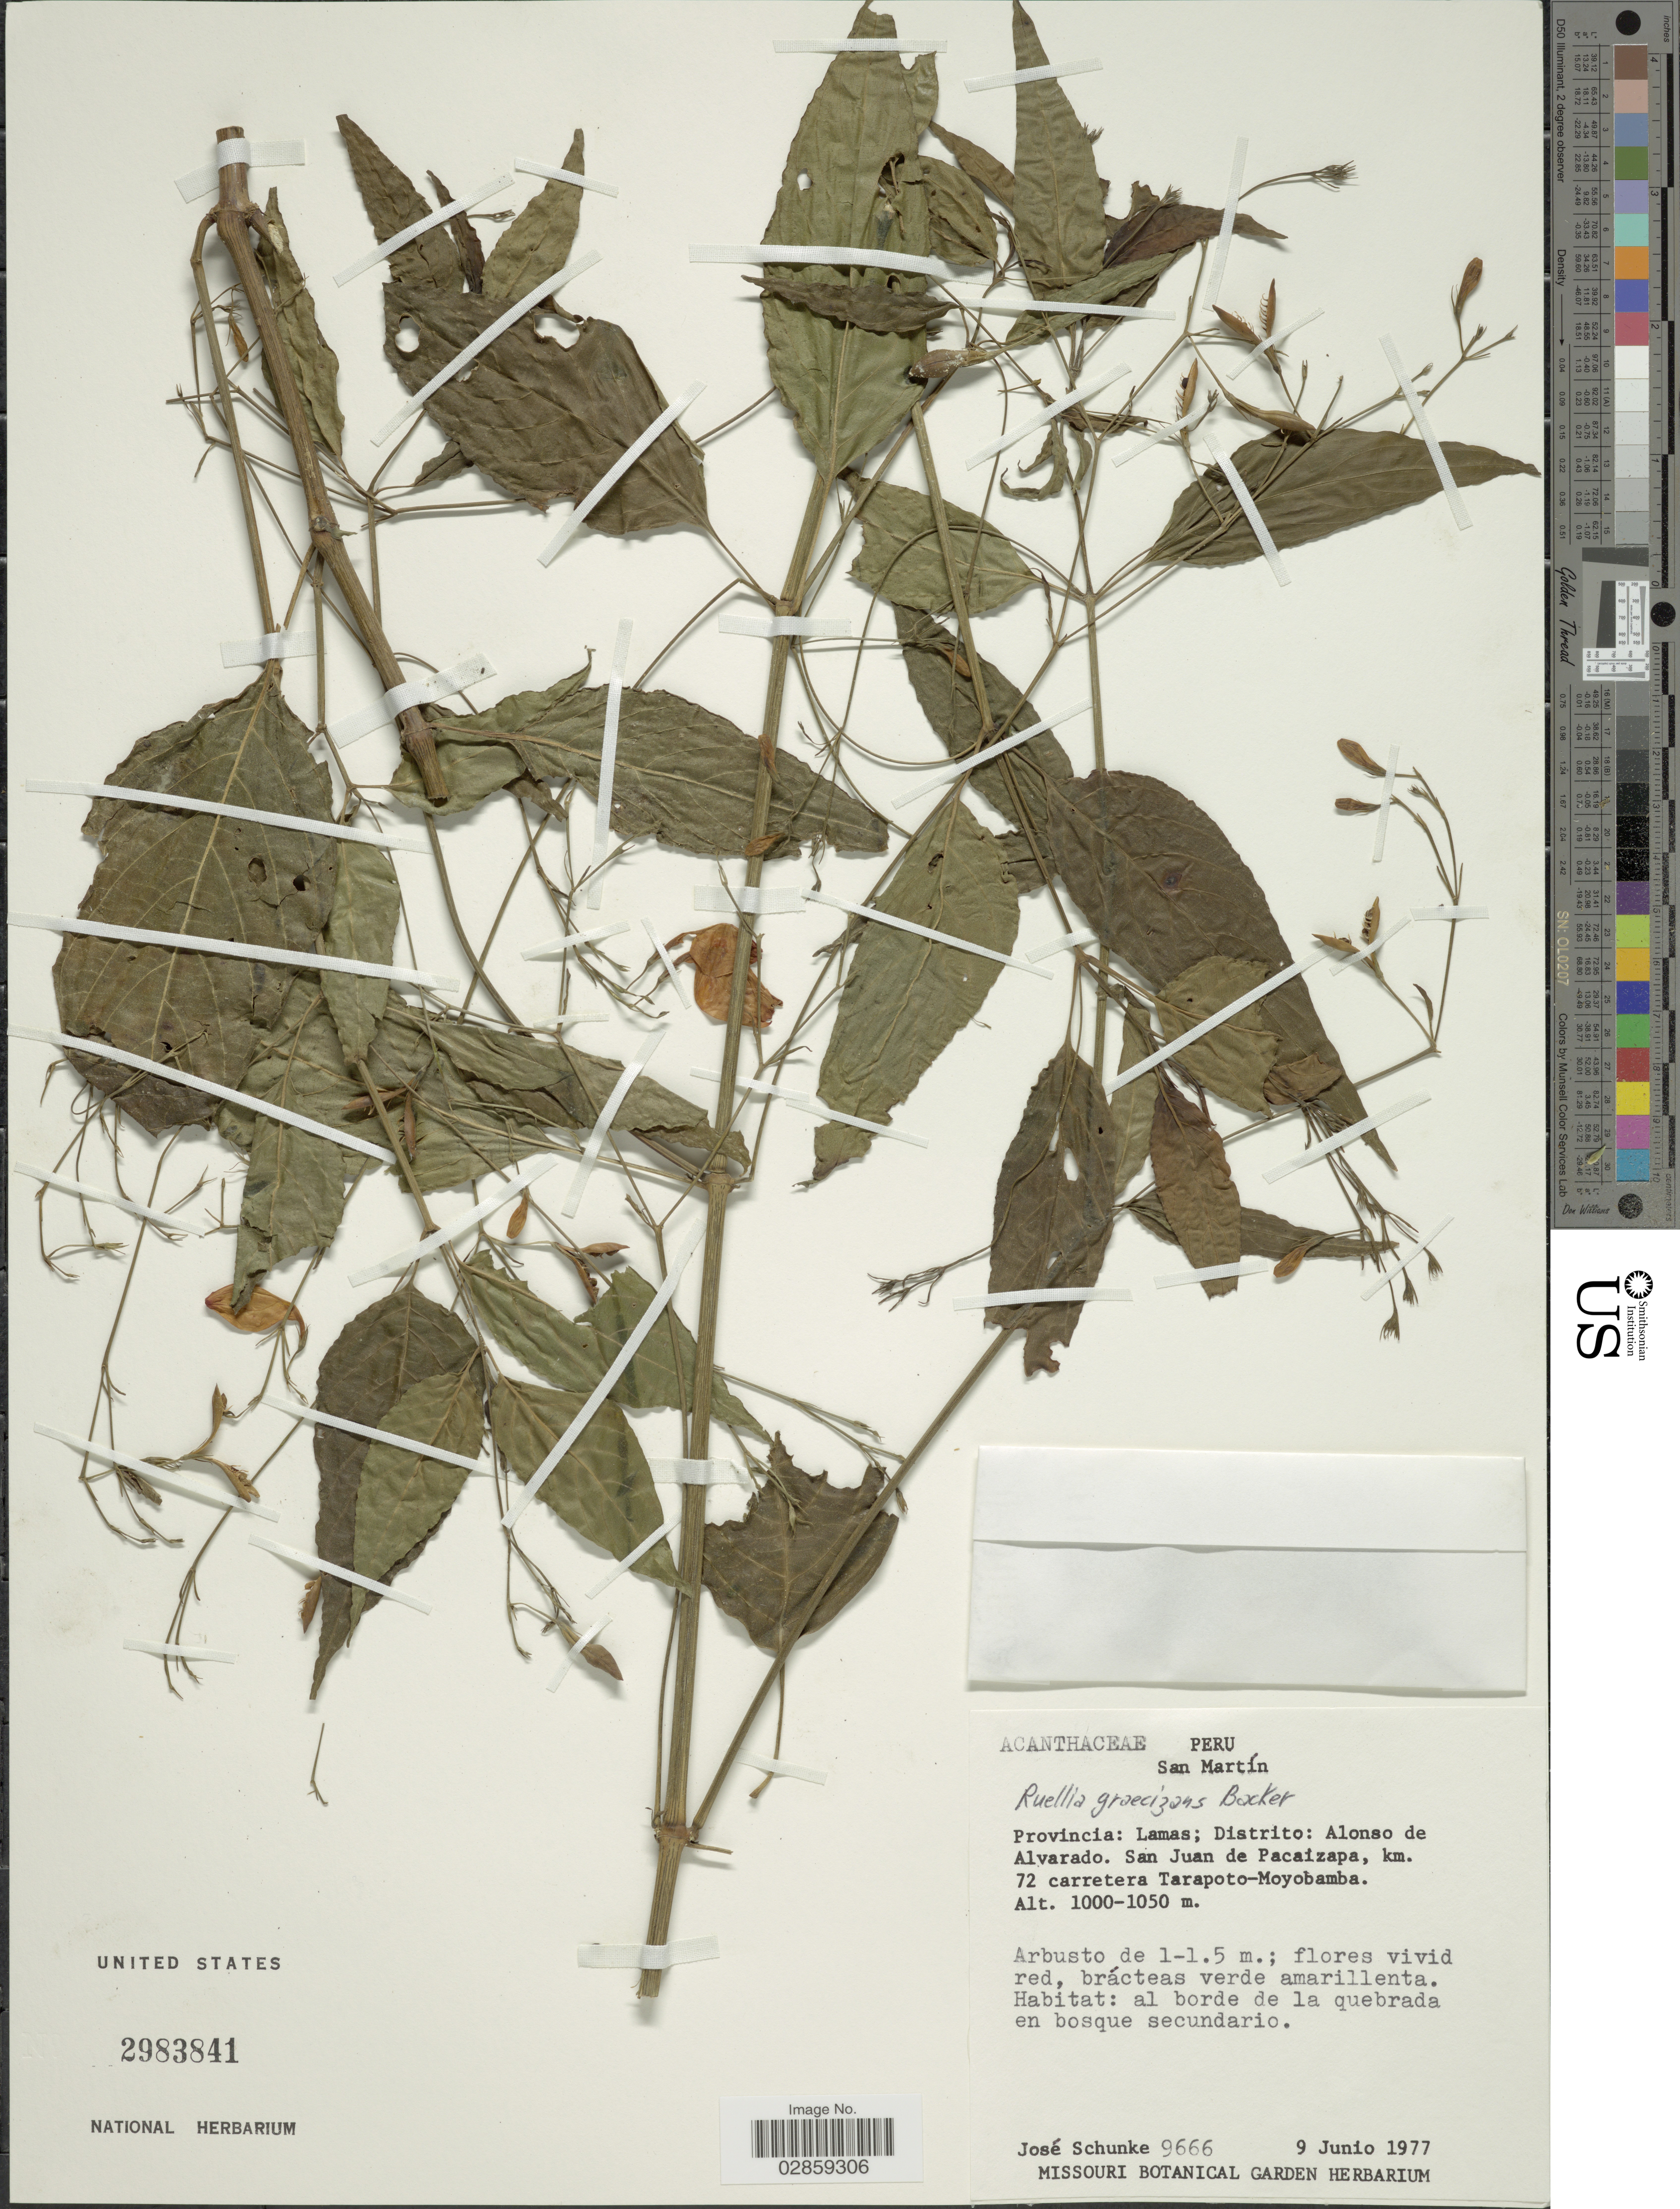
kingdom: Plantae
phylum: Tracheophyta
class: Magnoliopsida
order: Lamiales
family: Acanthaceae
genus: Ruellia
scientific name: Ruellia brevifolia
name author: (Pohl) C. Ezcurra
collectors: J. M. Schunke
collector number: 9666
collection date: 1977-06-09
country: Peru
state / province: San Martín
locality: Provincia: Lamas; Distrito: Alonso de Alvarado. San Juan de Pacaizapa, km. 72 carretera Tarapoto-Moyobamba.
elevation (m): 1000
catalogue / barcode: US 2983841